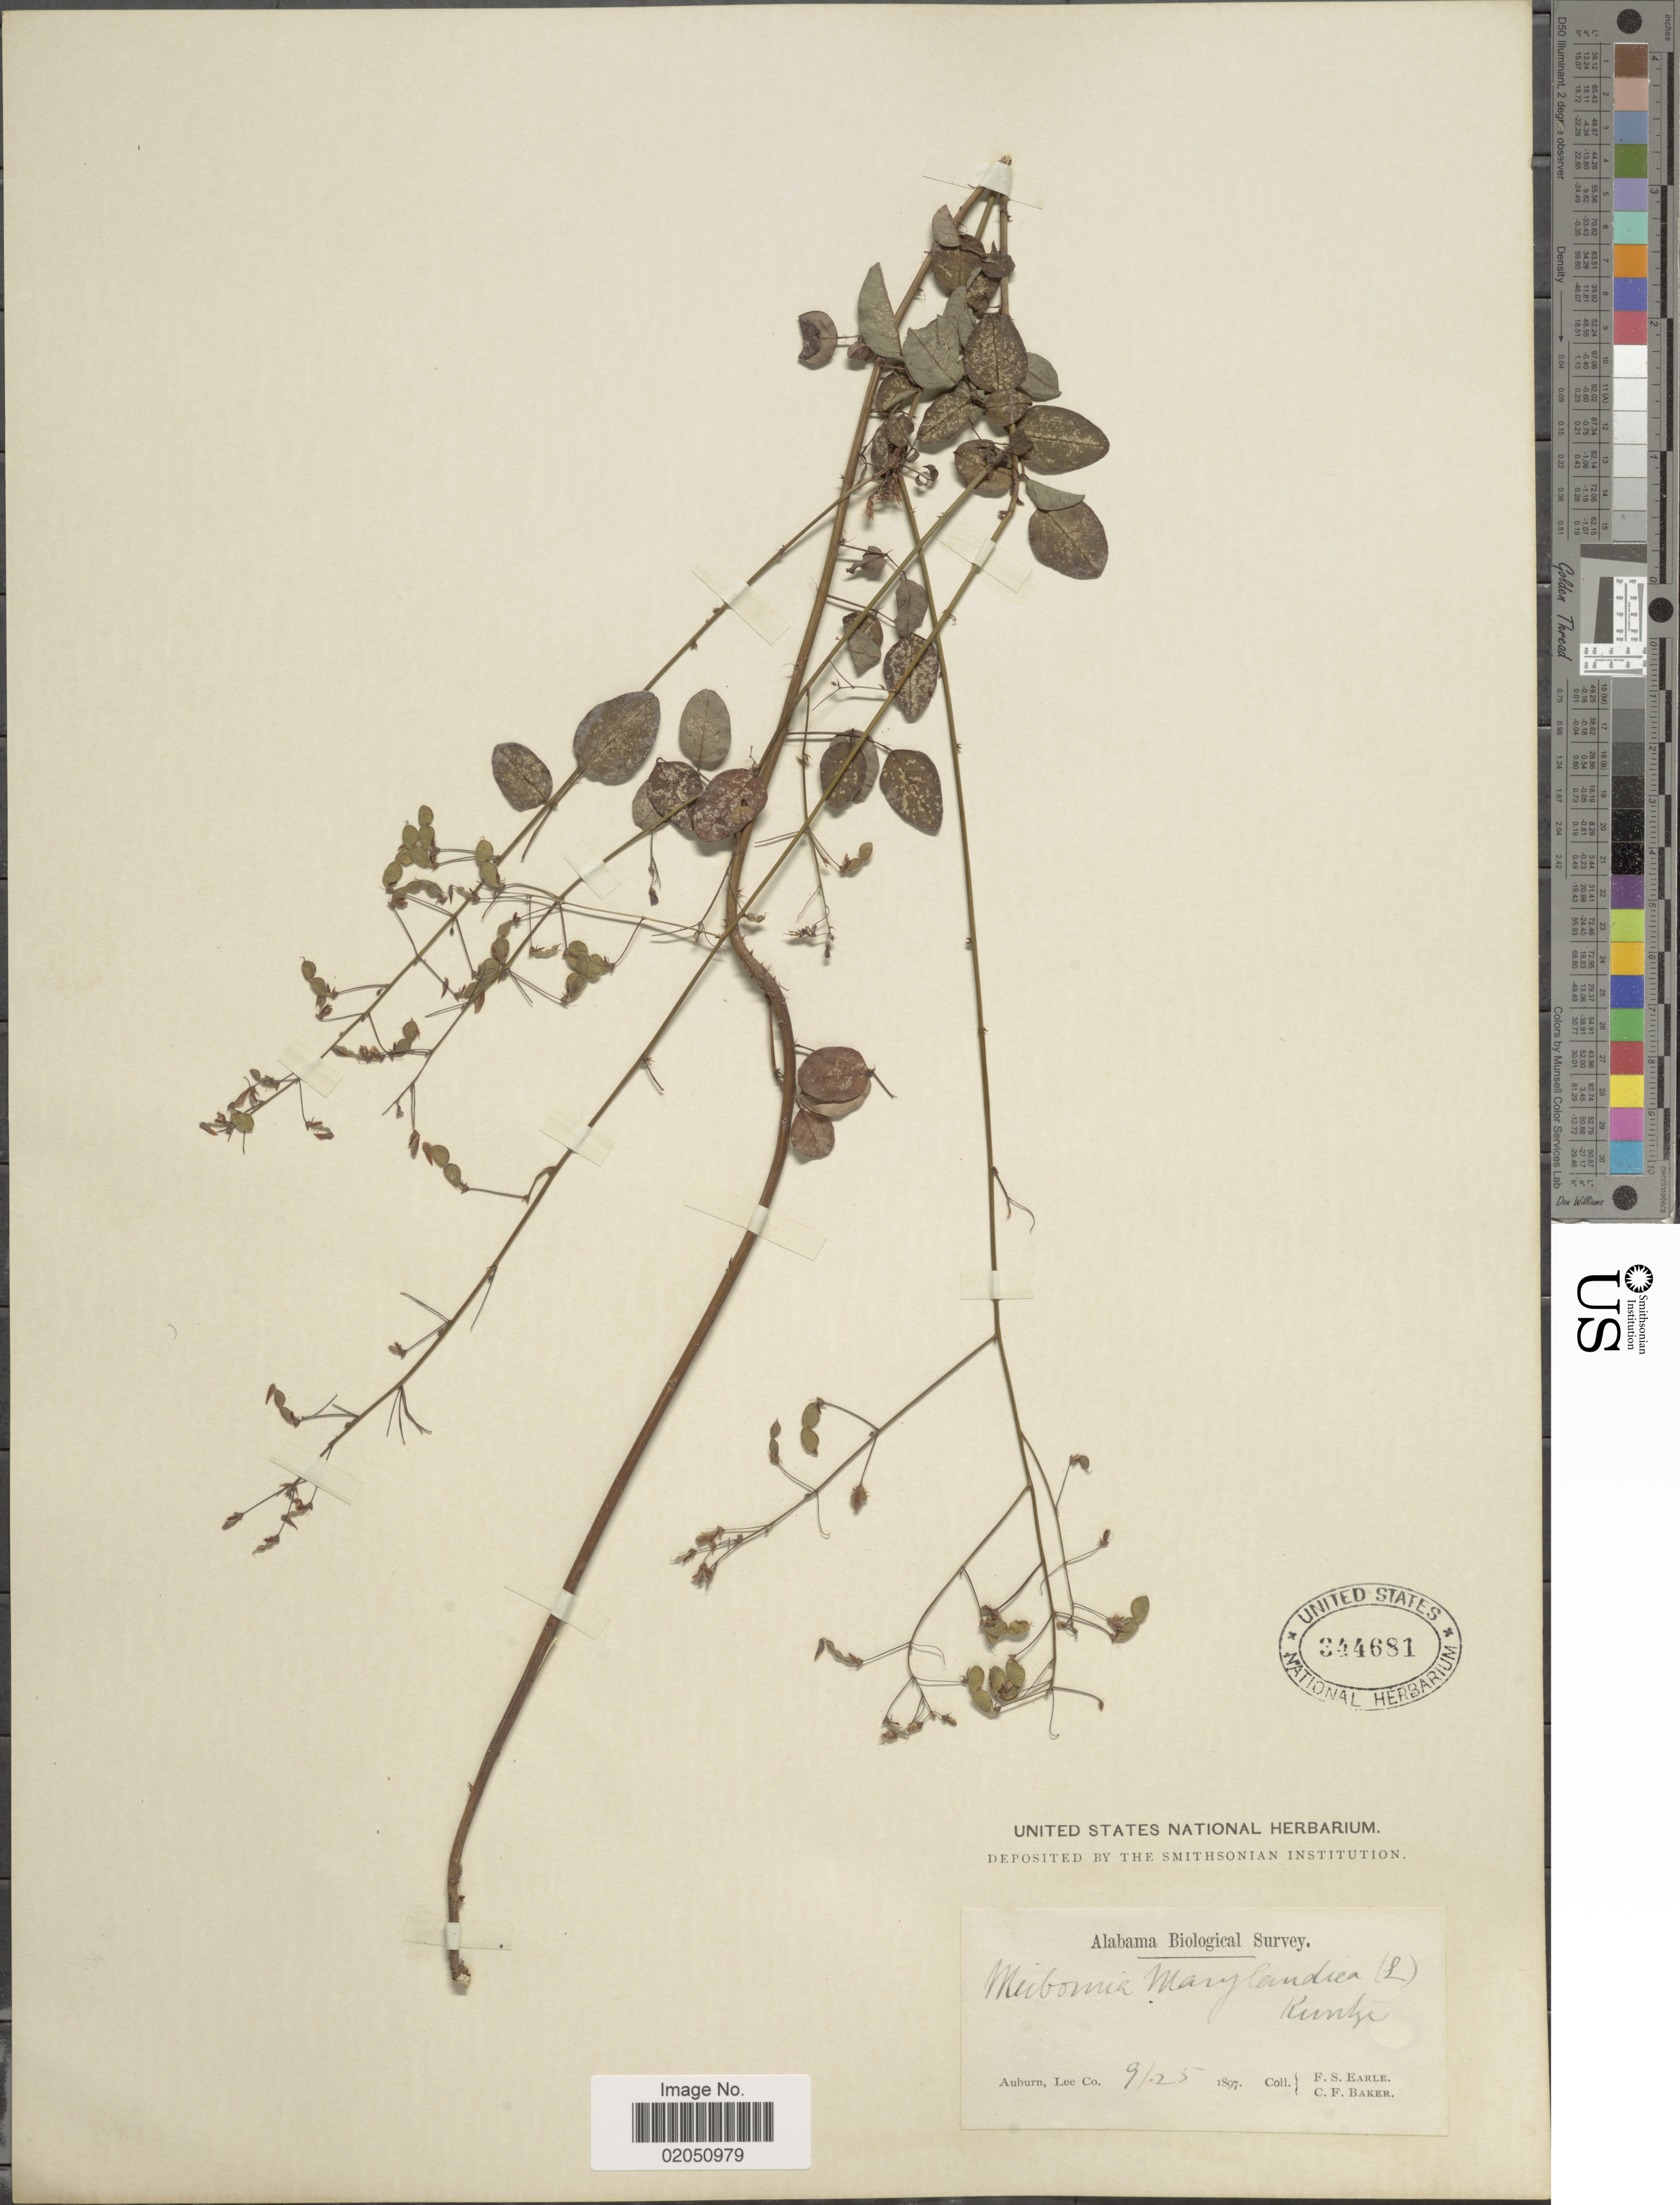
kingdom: Plantae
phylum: Tracheophyta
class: Magnoliopsida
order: Fabales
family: Fabaceae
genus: Desmodium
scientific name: Desmodium marilandicum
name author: Darl.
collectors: F. S. Earle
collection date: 1897-09-25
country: United States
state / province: Alabama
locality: Auburn, Lee Co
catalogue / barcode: US 344681